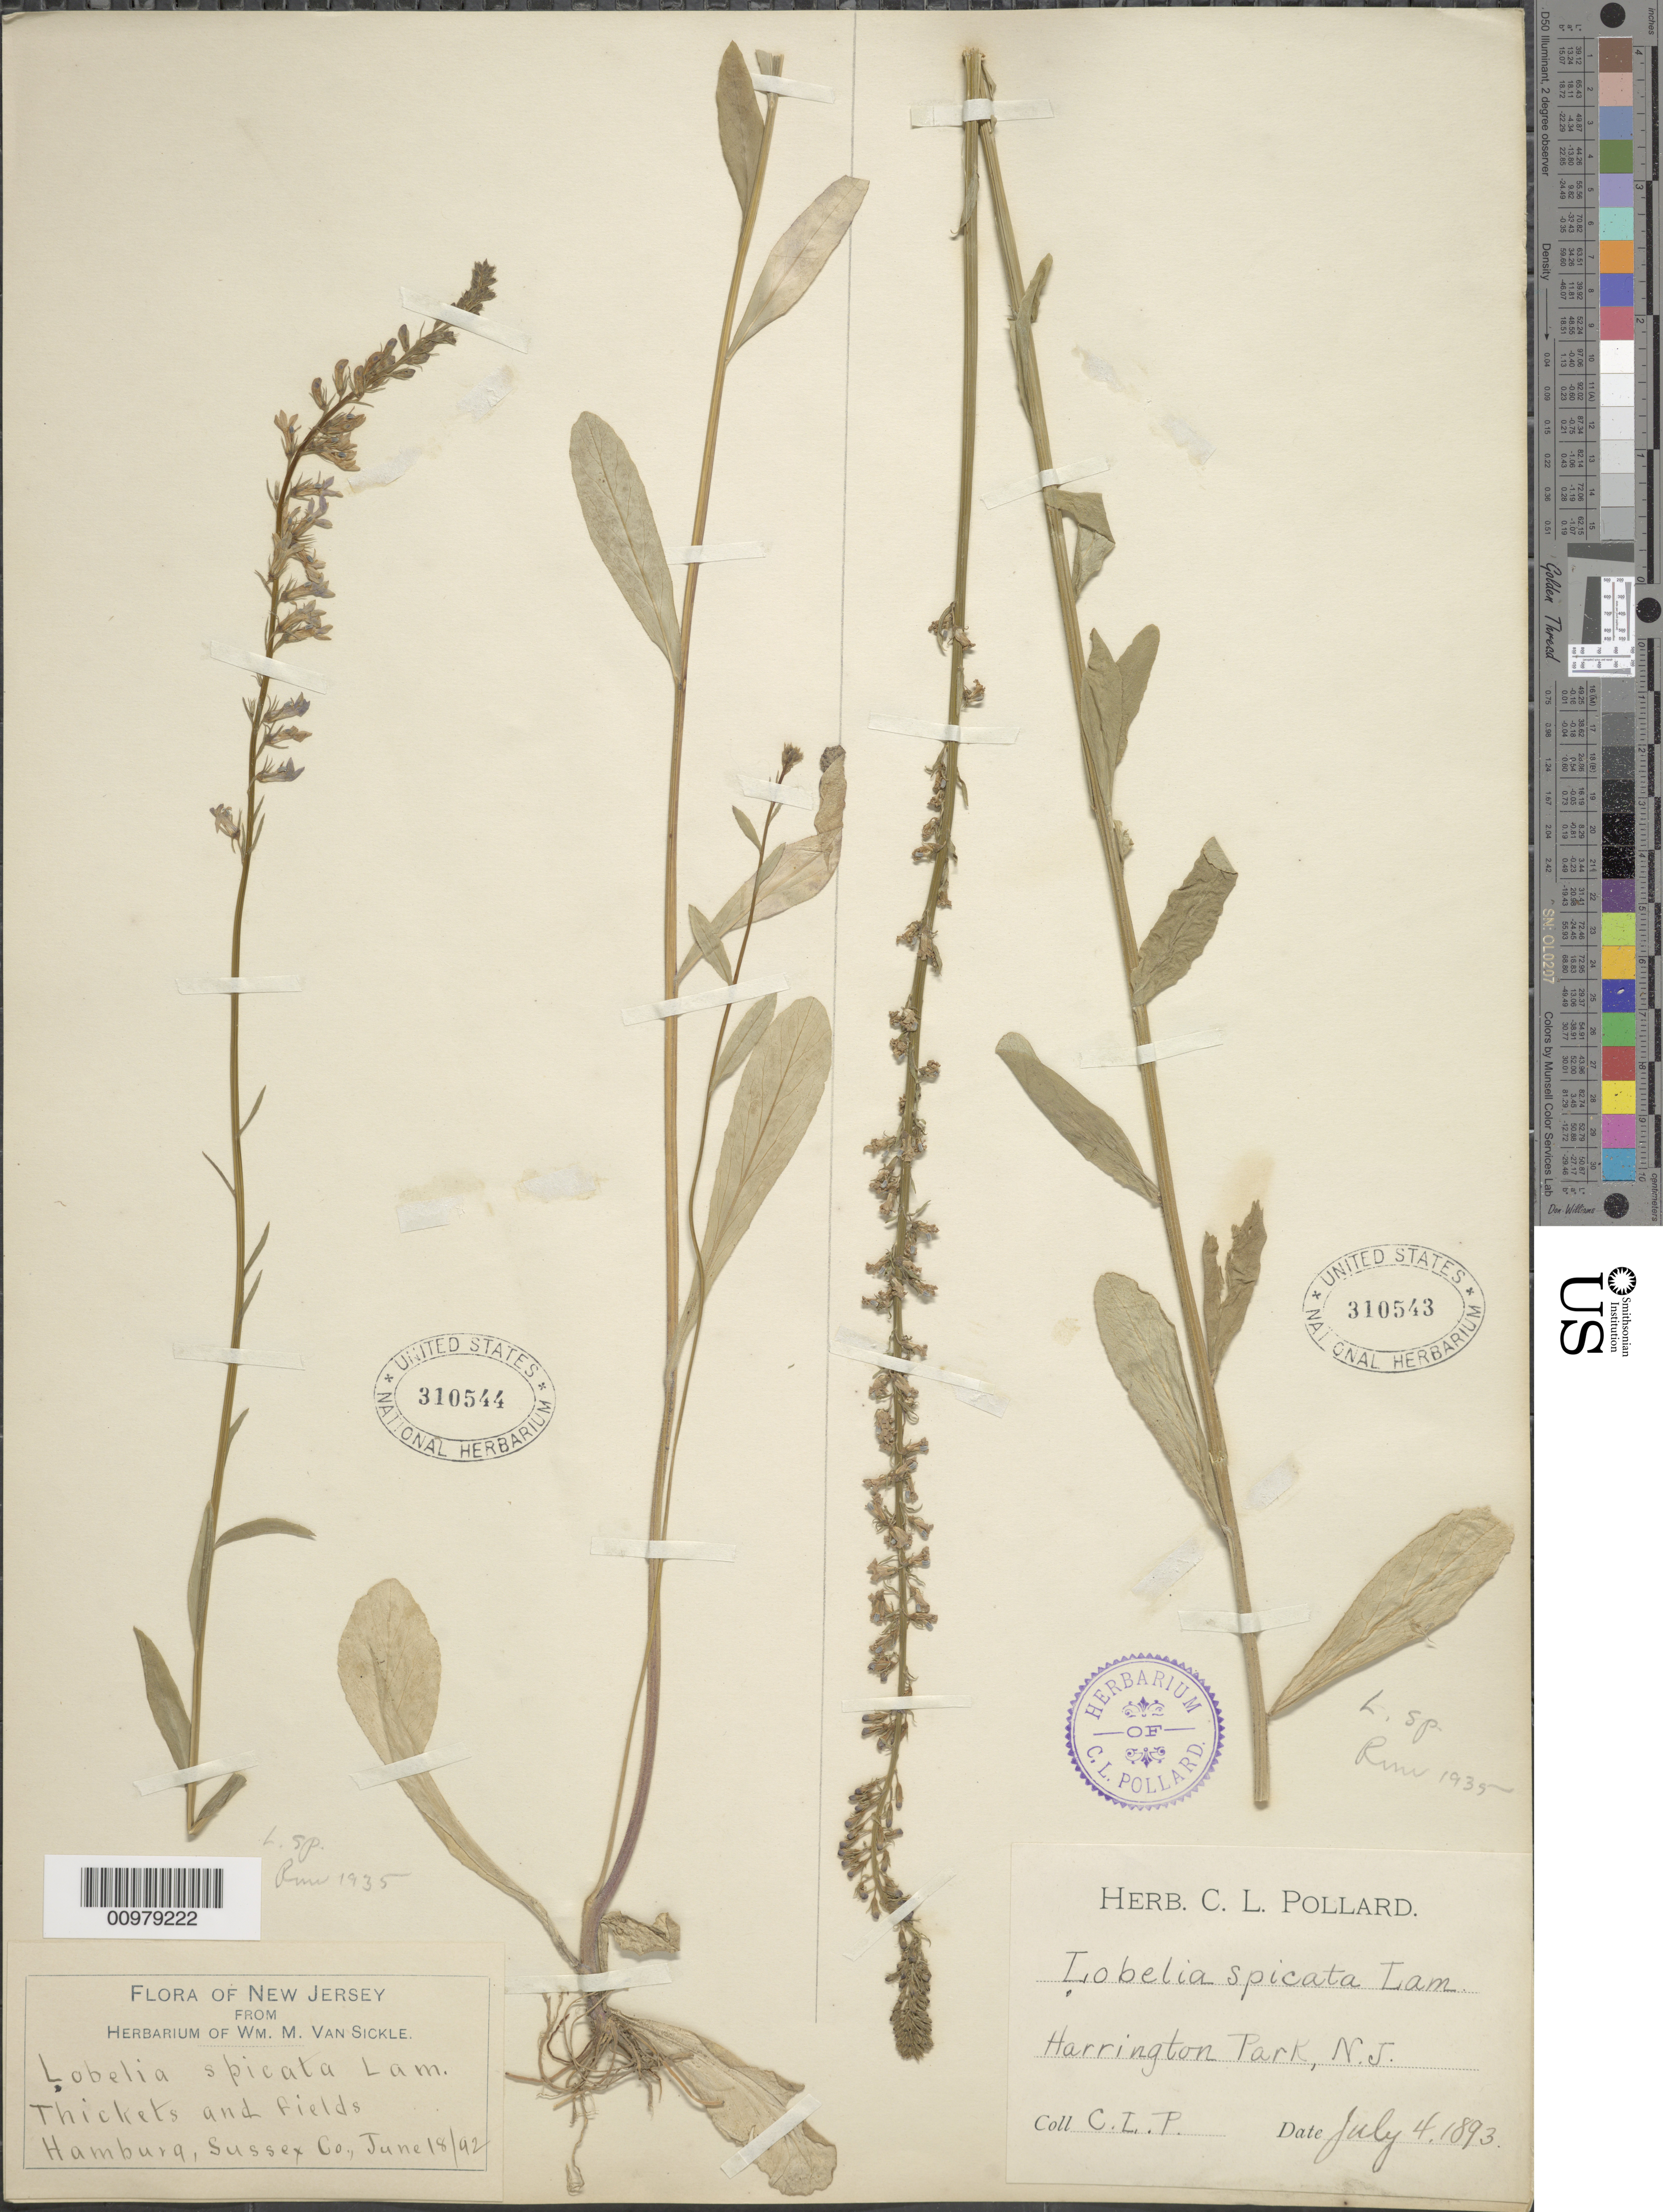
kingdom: Plantae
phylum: Tracheophyta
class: Magnoliopsida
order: Asterales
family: Campanulaceae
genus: Lobelia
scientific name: Lobelia spicata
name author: Lam.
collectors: W. M. Van Sickle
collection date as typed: June 18/92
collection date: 1892-06-18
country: United States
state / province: New Jersey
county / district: Sussex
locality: Hanburg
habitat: thickets and fields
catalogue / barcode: US 310544